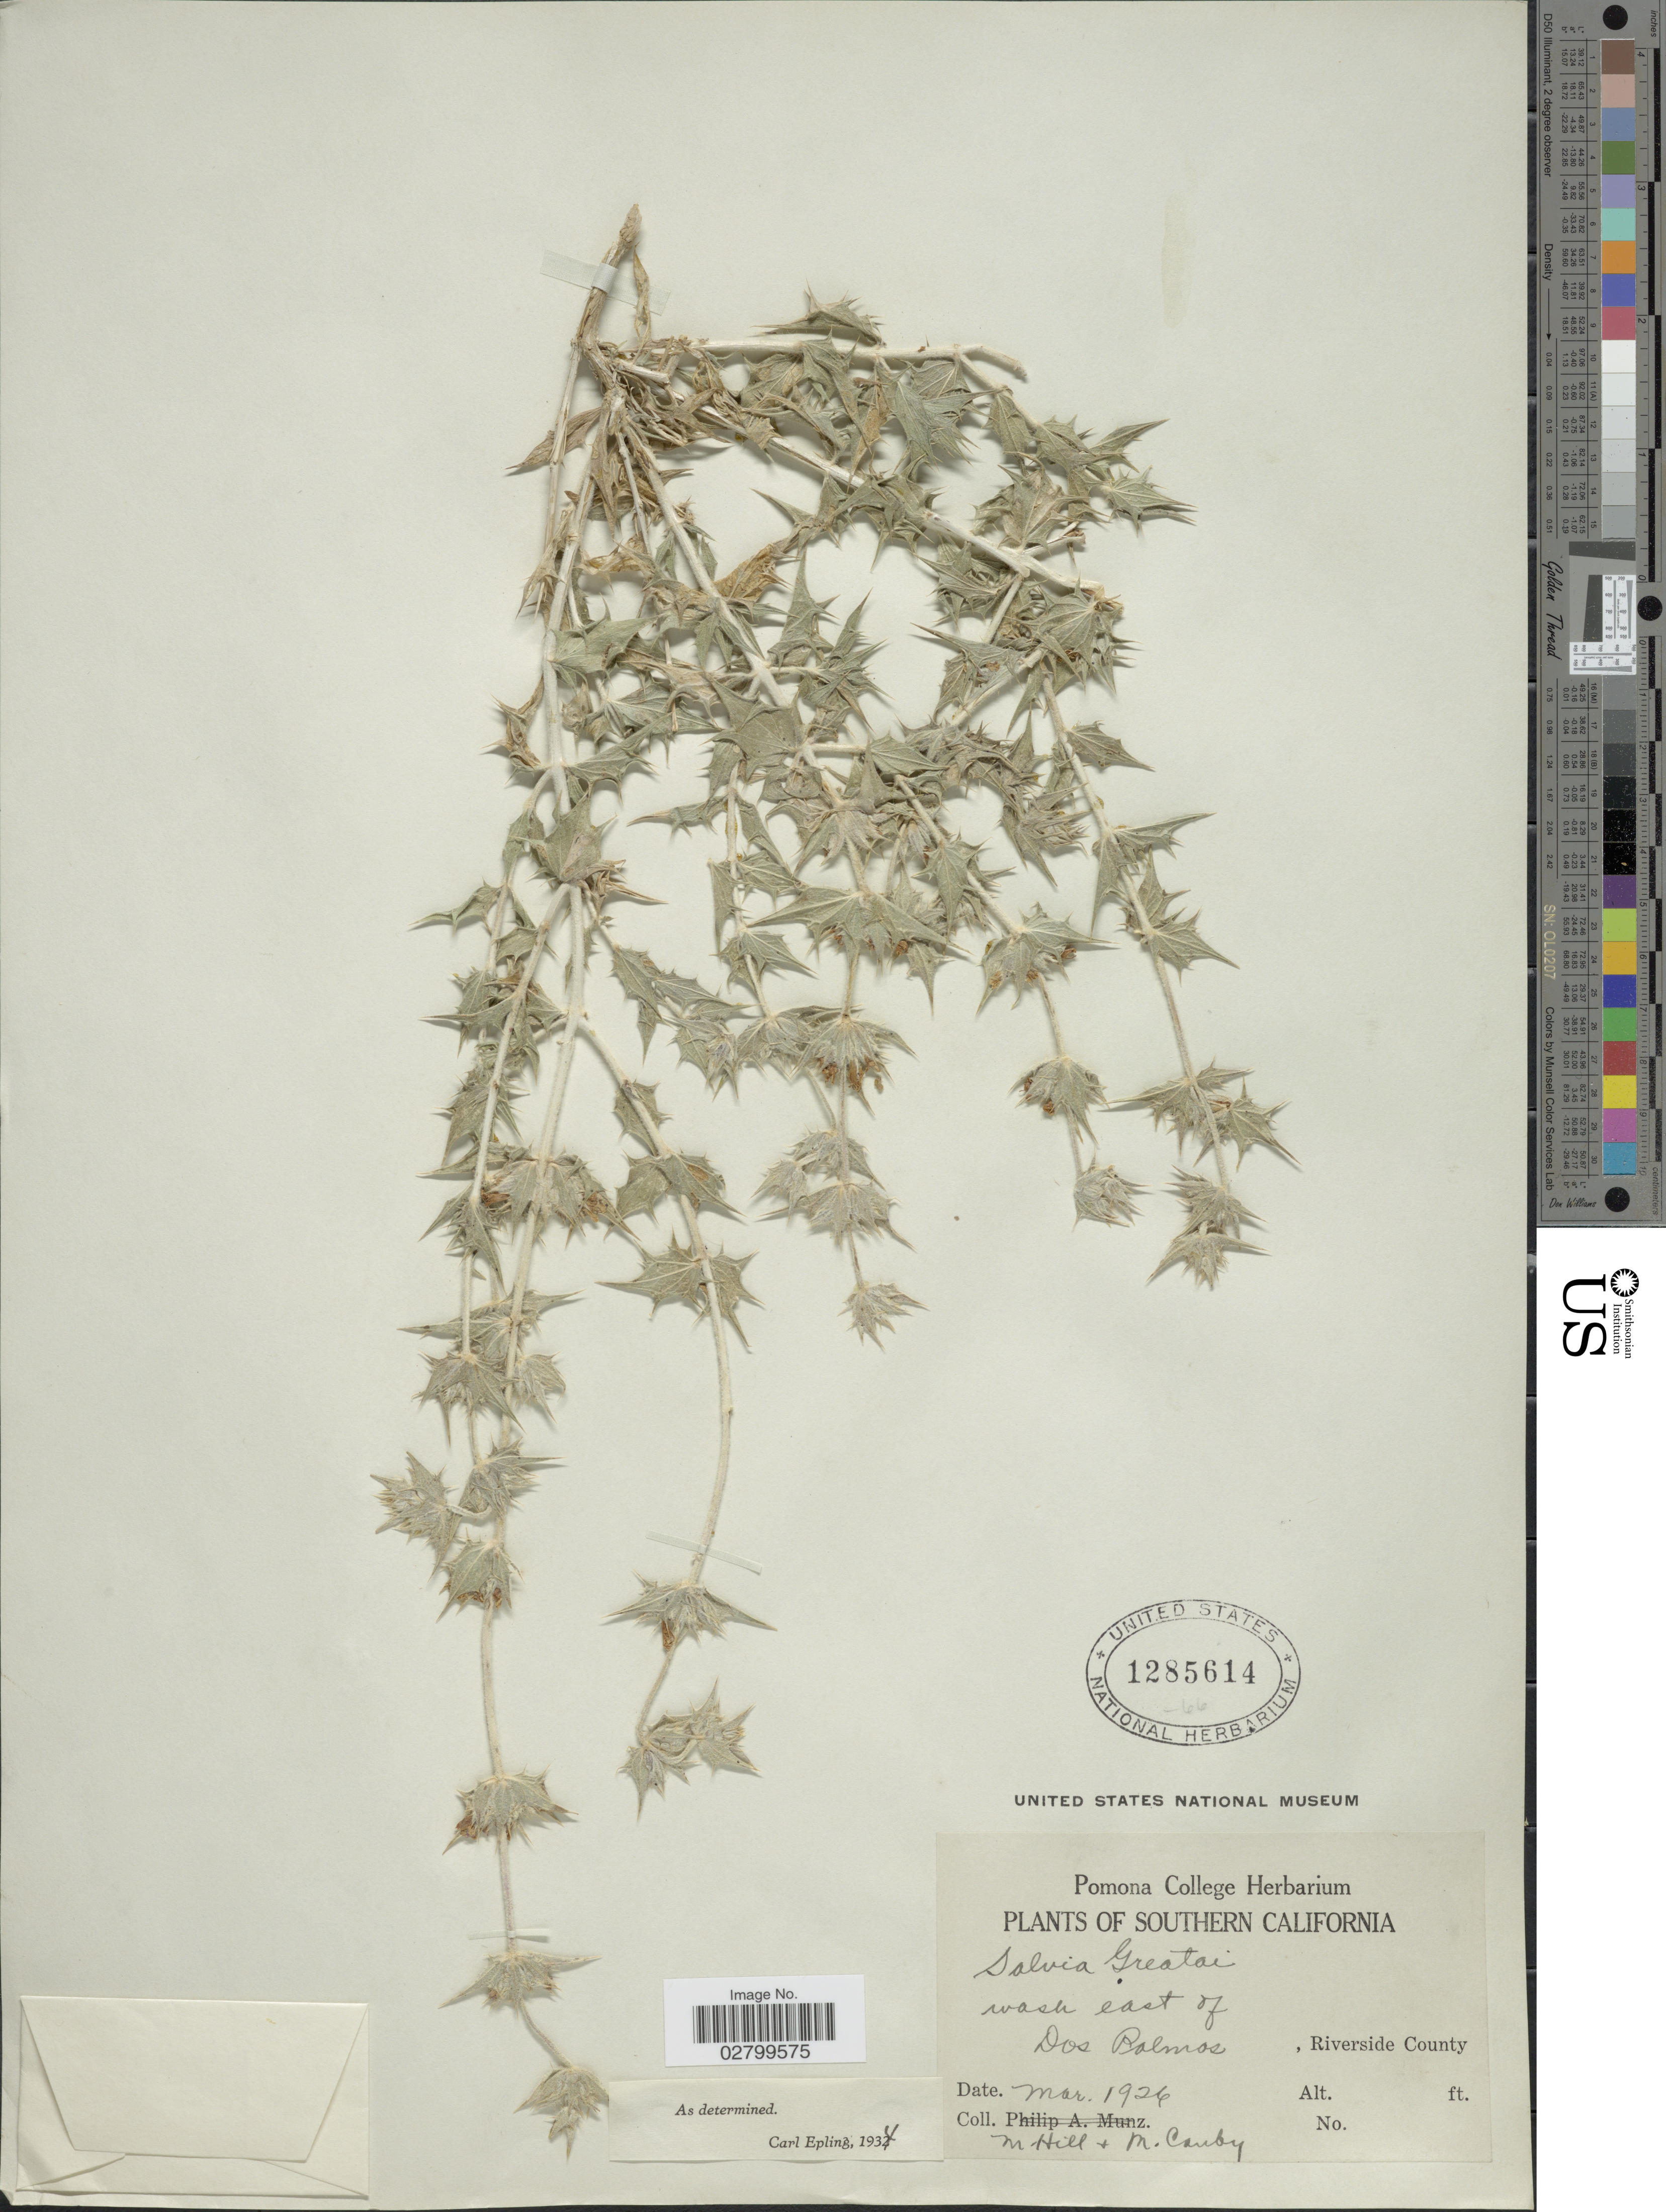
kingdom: Plantae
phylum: Tracheophyta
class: Magnoliopsida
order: Lamiales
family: Lamiaceae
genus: Salvia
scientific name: Salvia greatae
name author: Brandegee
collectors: M. Hill & M. Canby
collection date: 1926-03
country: United States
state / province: California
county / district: Riverside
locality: Southern California. Wash east of Dos Palmas, Riverside County.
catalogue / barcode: US 1285614